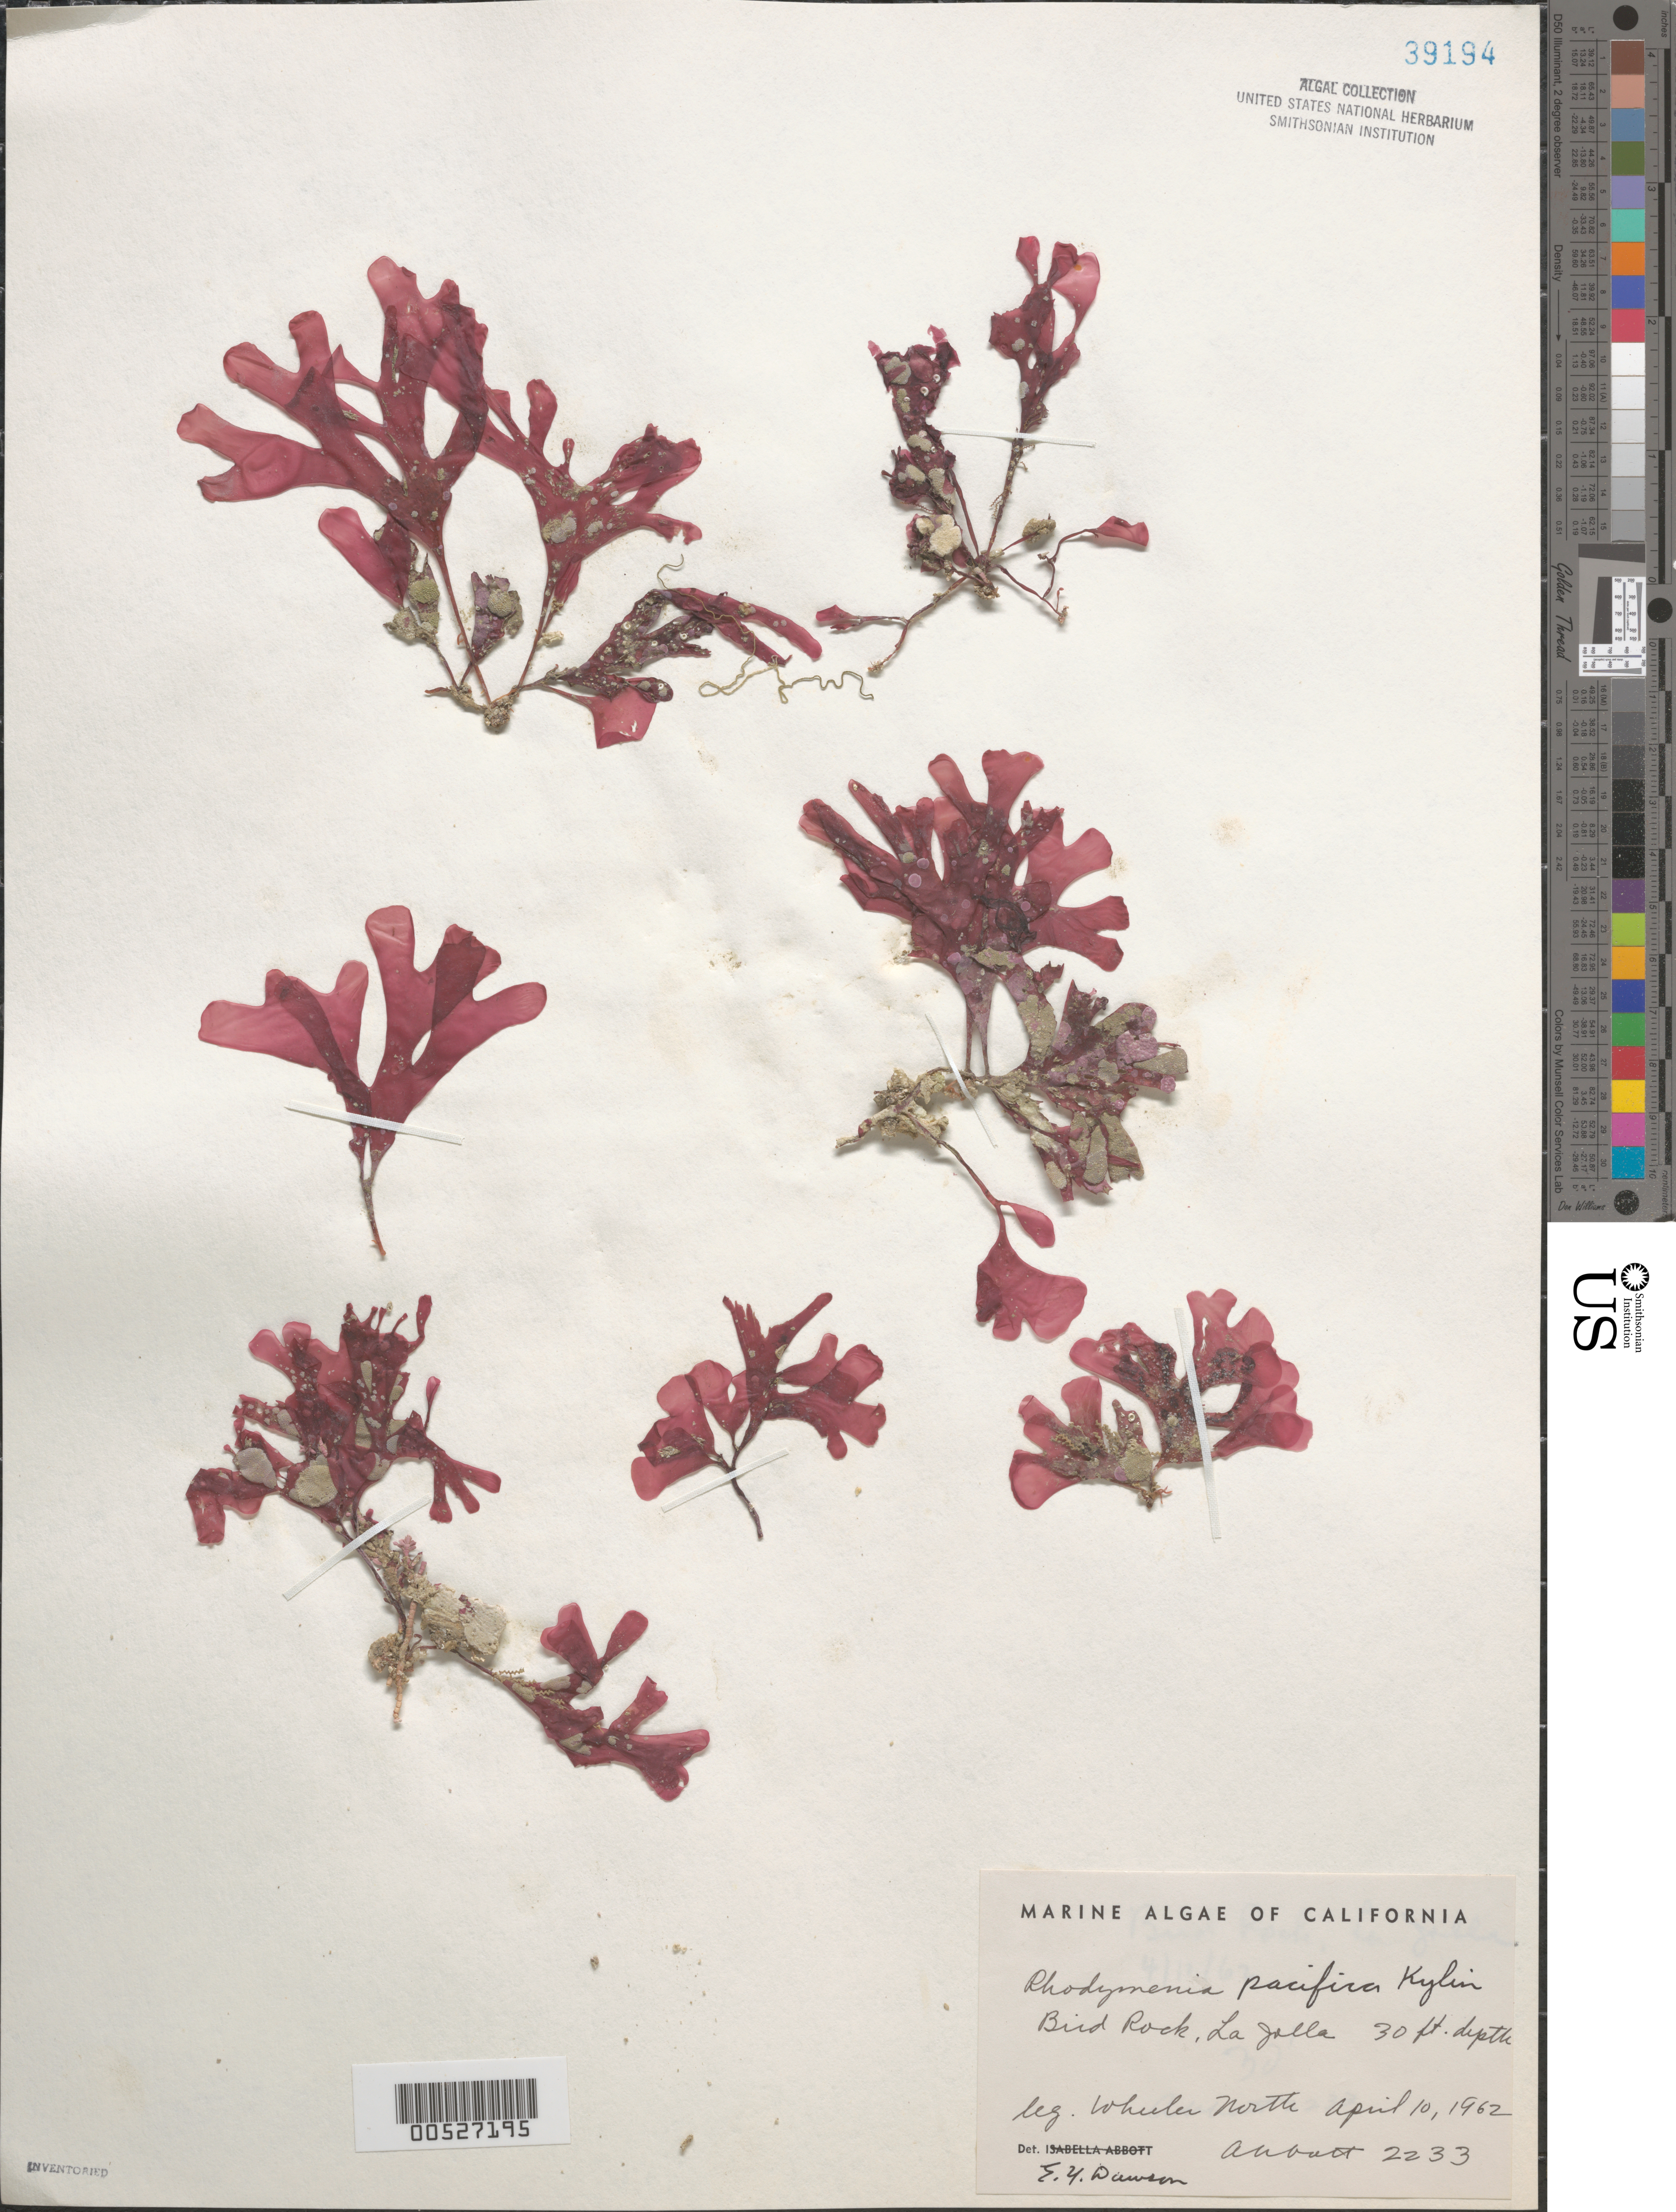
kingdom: Plantae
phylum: Rhodophyta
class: Florideophyceae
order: Rhodymeniales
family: Rhodymeniaceae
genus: Rhodymenia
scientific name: Rhodymenia pacifica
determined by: Dawson, E. Y.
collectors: W. North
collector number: IAA 2233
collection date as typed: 10 Apr 1962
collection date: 1962-04-10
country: United States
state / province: California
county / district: San Diego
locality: Bird Rock, La Jolla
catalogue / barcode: US 39194